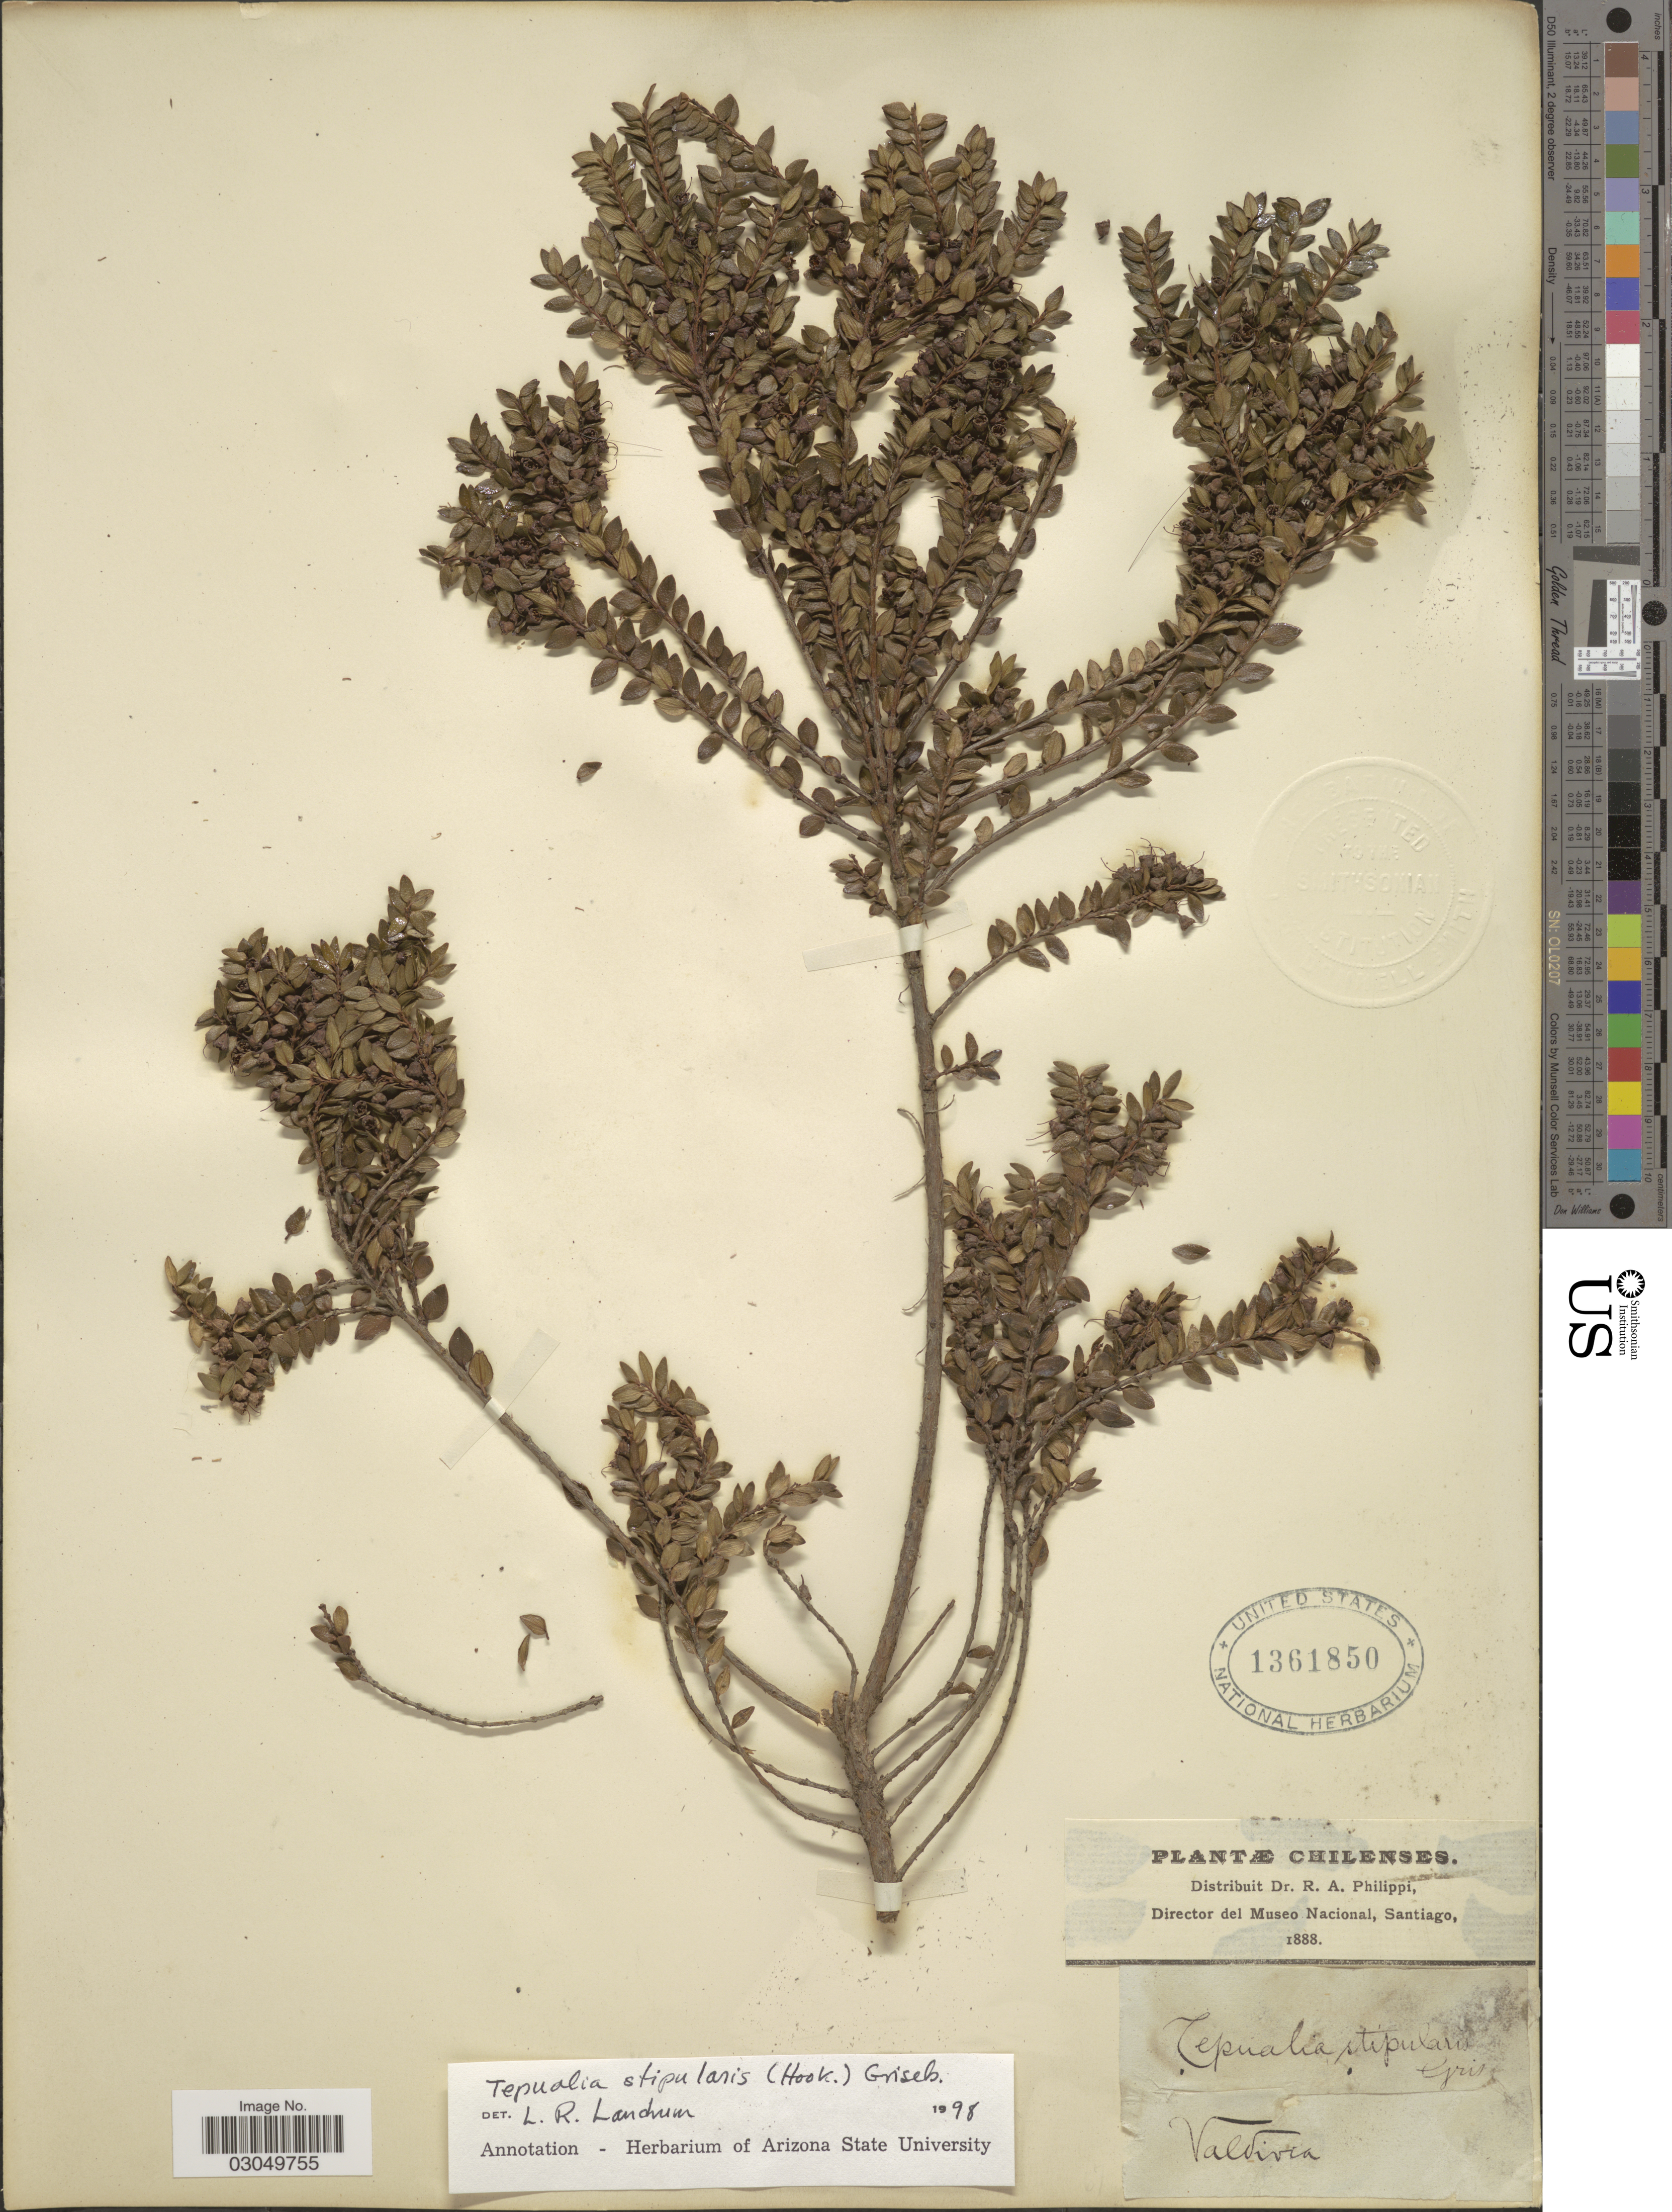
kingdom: Plantae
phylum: Tracheophyta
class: Magnoliopsida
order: Myrtales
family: Myrtaceae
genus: Metrosideros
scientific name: Metrosideros stipularis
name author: (Hook. & Arn.) Hook. f.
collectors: ex. herb. R.A. Philippi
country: Chile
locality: Valdivia.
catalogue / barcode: US 1361850